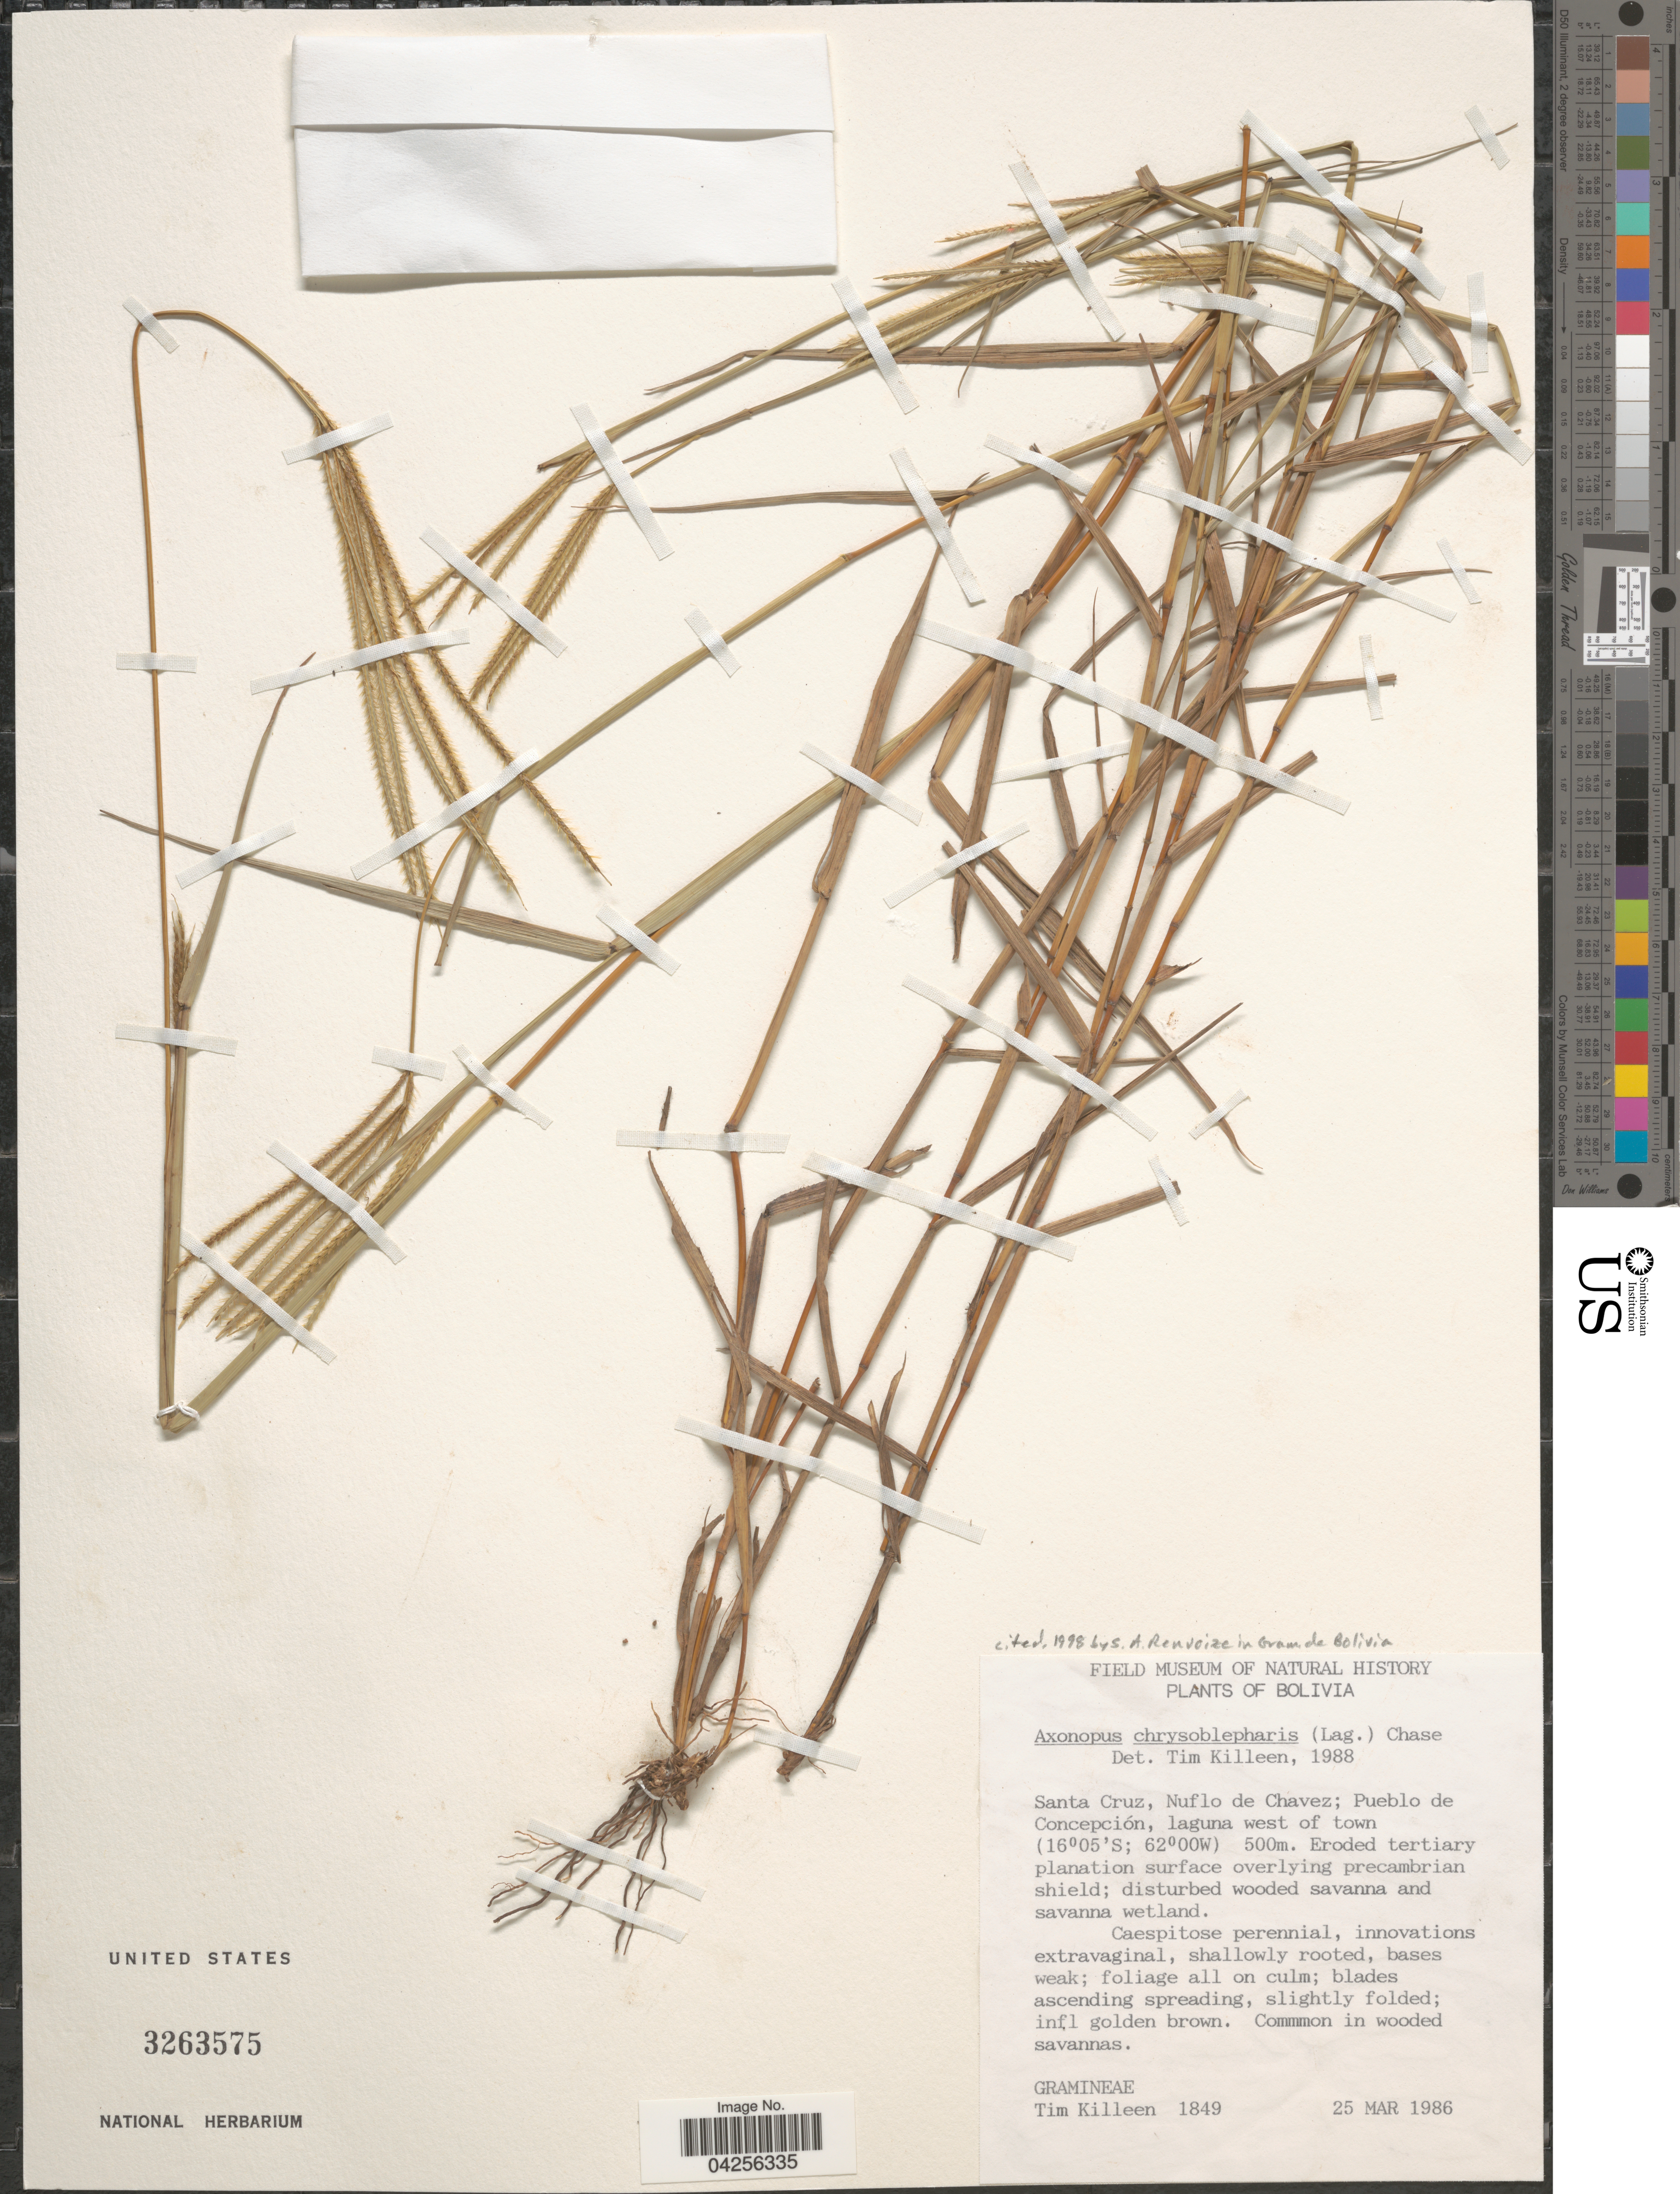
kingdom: Plantae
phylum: Tracheophyta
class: Liliopsida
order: Poales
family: Poaceae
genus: Axonopus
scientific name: Axonopus chrysoblepharis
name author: (Lag.) Chase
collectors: T. J. Killeen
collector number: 1849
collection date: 1986-03-25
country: Bolivia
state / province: Santa Cruz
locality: Nuflo de Chavez; Pueblo de Concepción, laguna west of town.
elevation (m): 500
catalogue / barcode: US 3263575